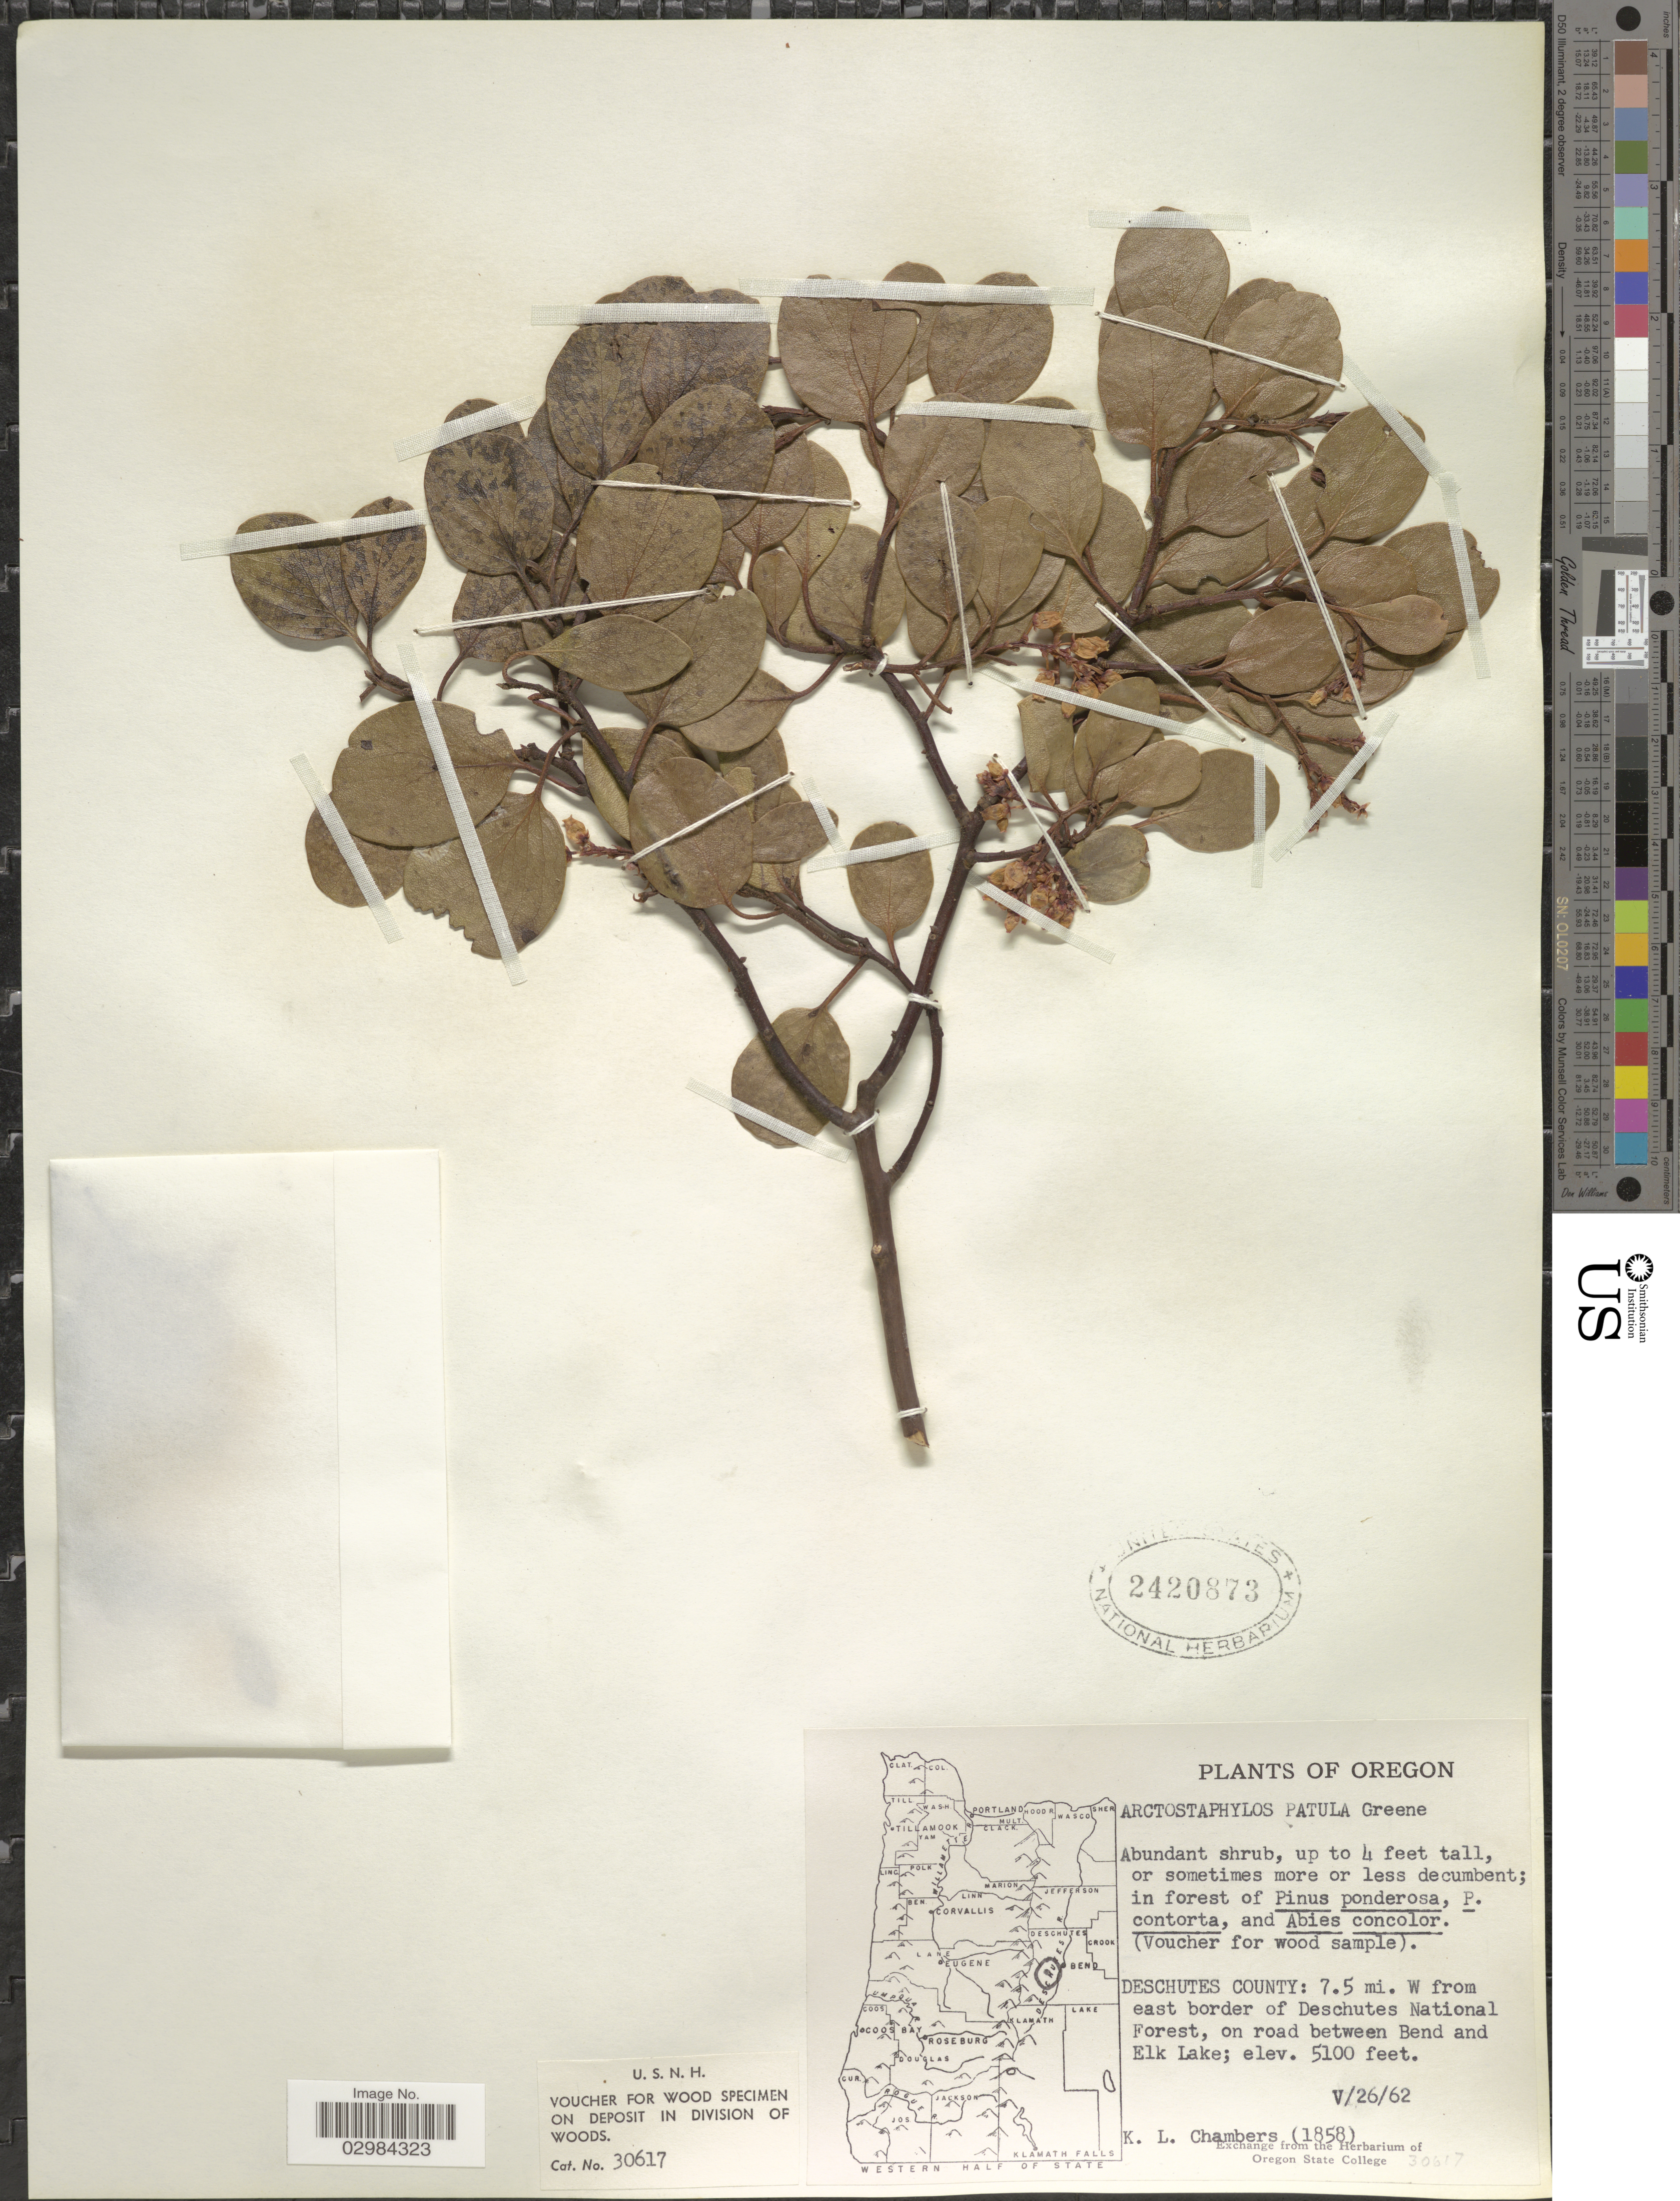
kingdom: Plantae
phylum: Tracheophyta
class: Magnoliopsida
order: Ericales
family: Ericaceae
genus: Arctostaphylos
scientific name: Arctostaphylos patula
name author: Greene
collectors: K. Chambers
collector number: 1858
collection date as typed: Transcribed d/m/y: 26/5/62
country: United States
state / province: Oregon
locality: Deschutes County: 7.5 mi. W from east border of Deschutes National Forest, on road between Bend and Elk Lake.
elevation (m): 1554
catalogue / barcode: US 2420873